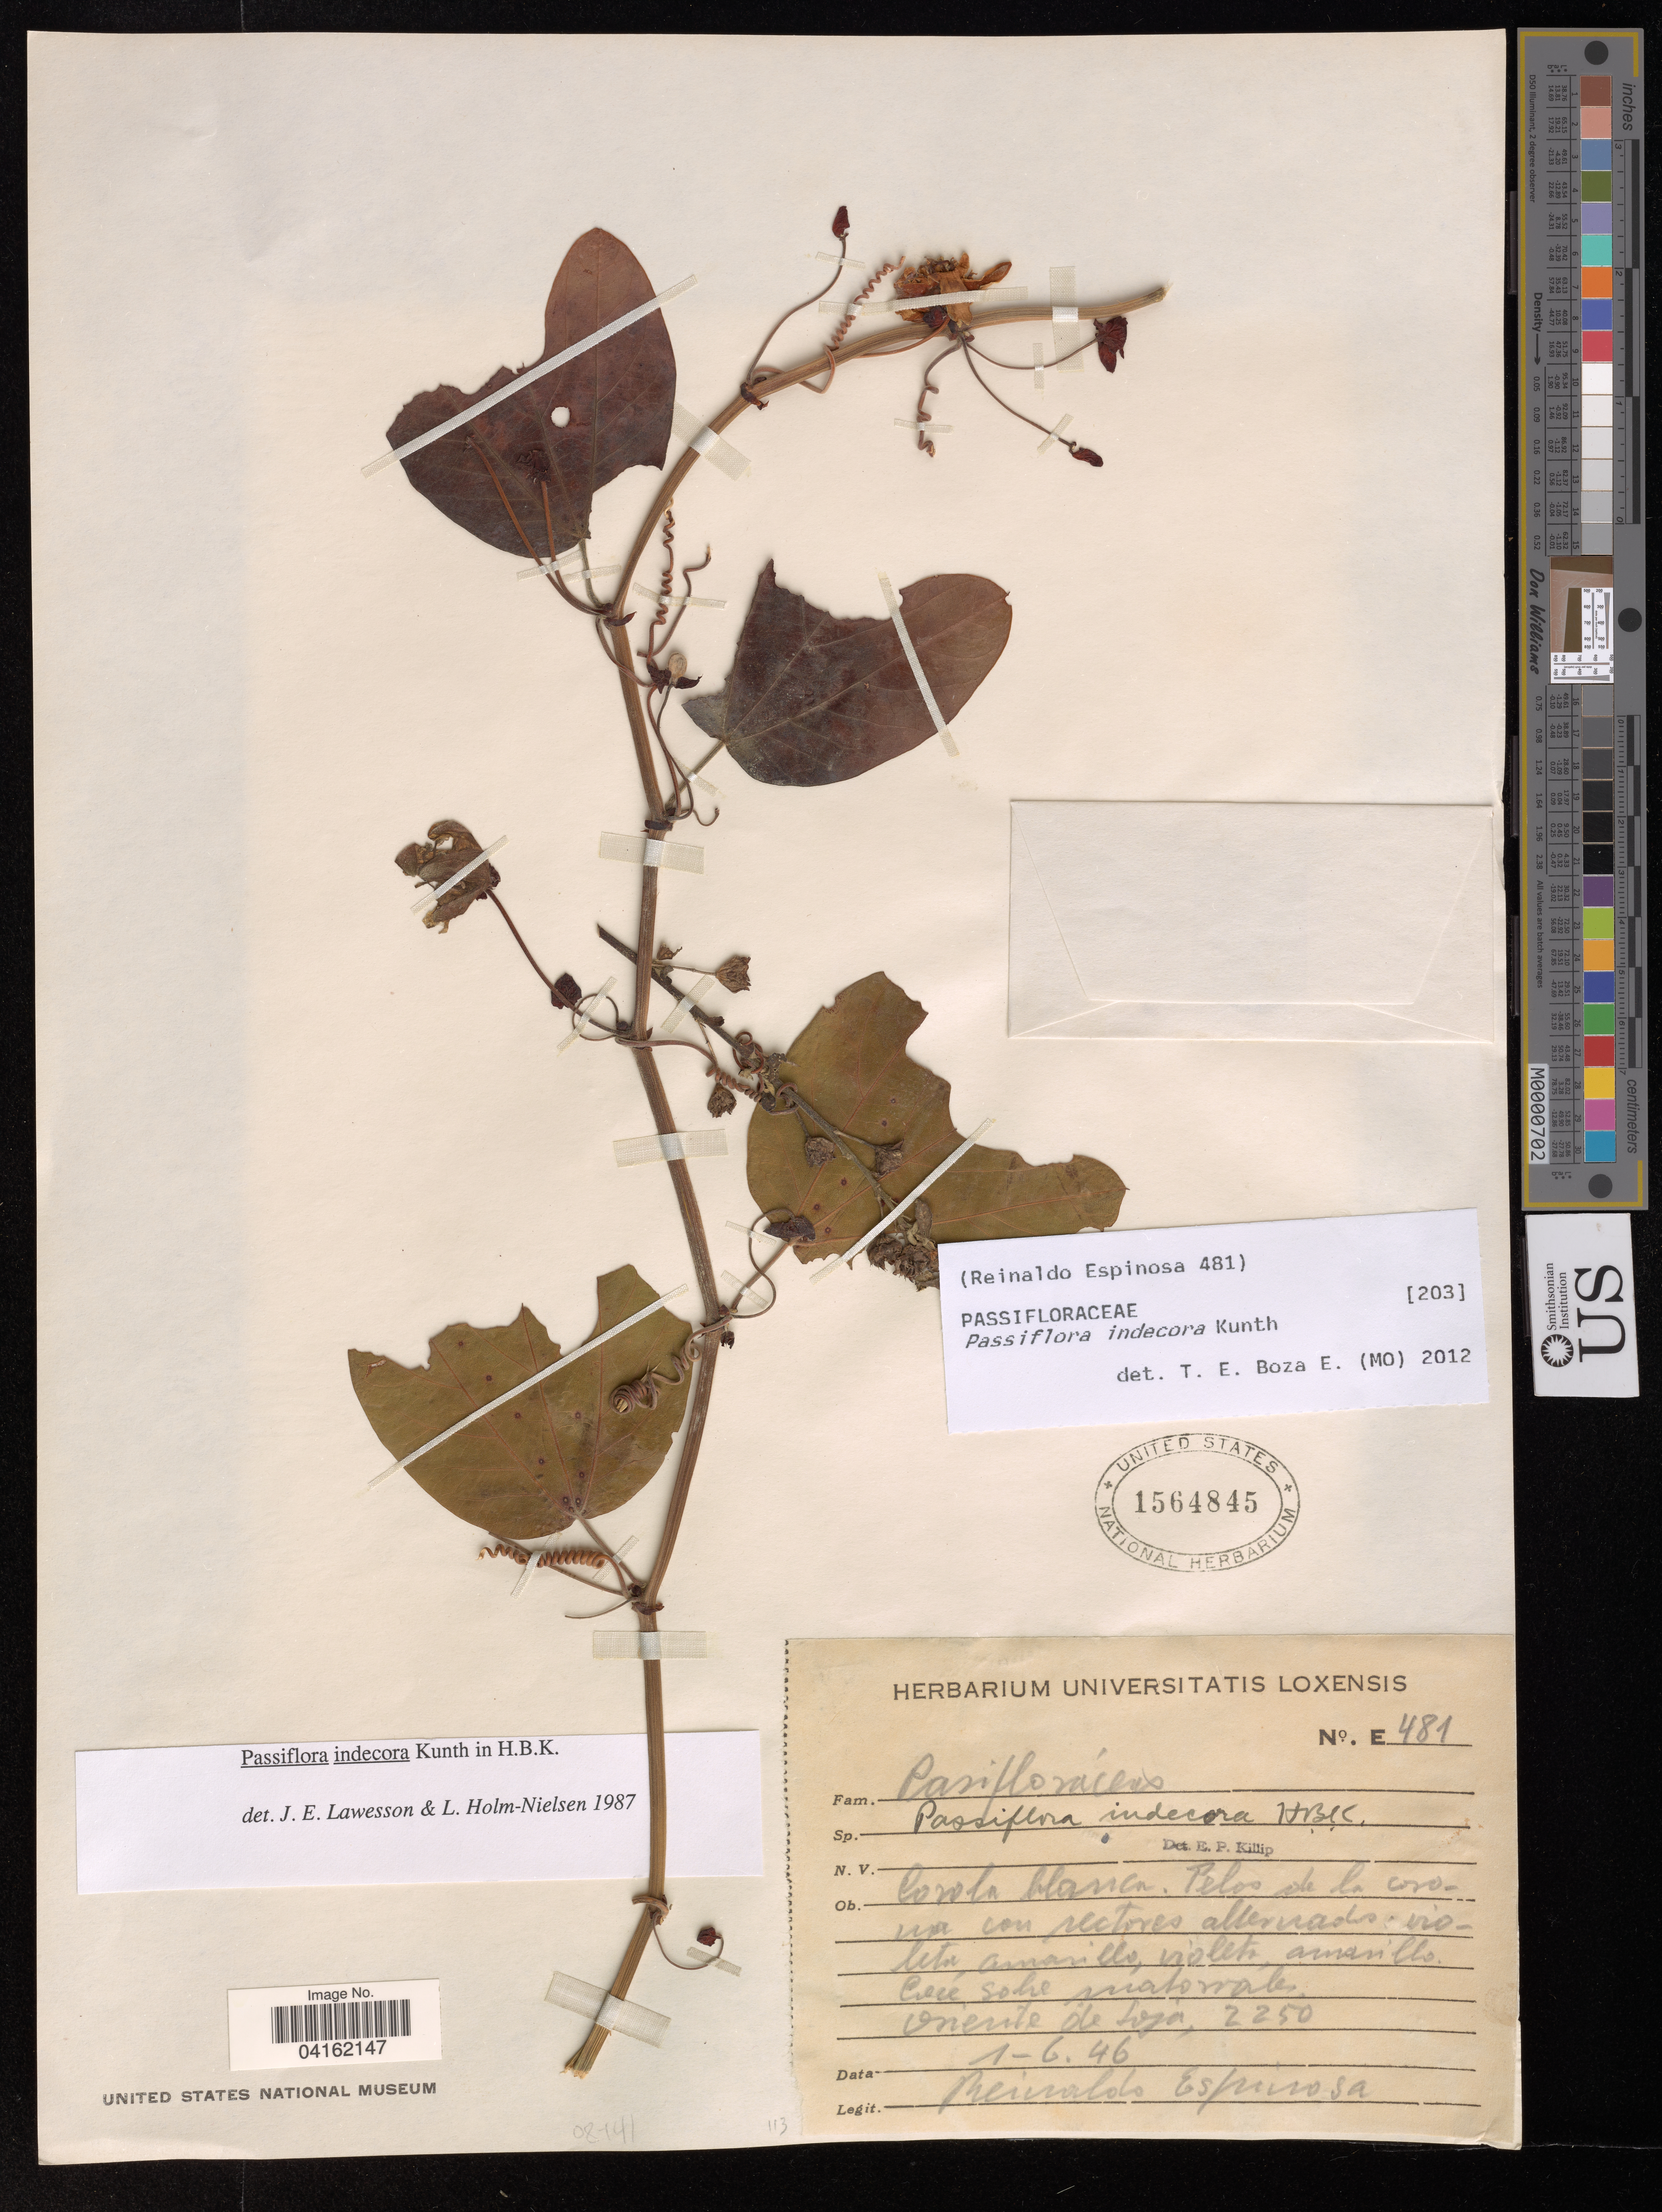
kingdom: Plantae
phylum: Tracheophyta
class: Magnoliopsida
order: Malpighiales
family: Passifloraceae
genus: Passiflora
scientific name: Passiflora indecora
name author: Kunth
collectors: R. Espinosa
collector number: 481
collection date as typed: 1 6 46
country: Ecuador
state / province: Loja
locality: Onerite* de Loja.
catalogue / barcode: US 1564845